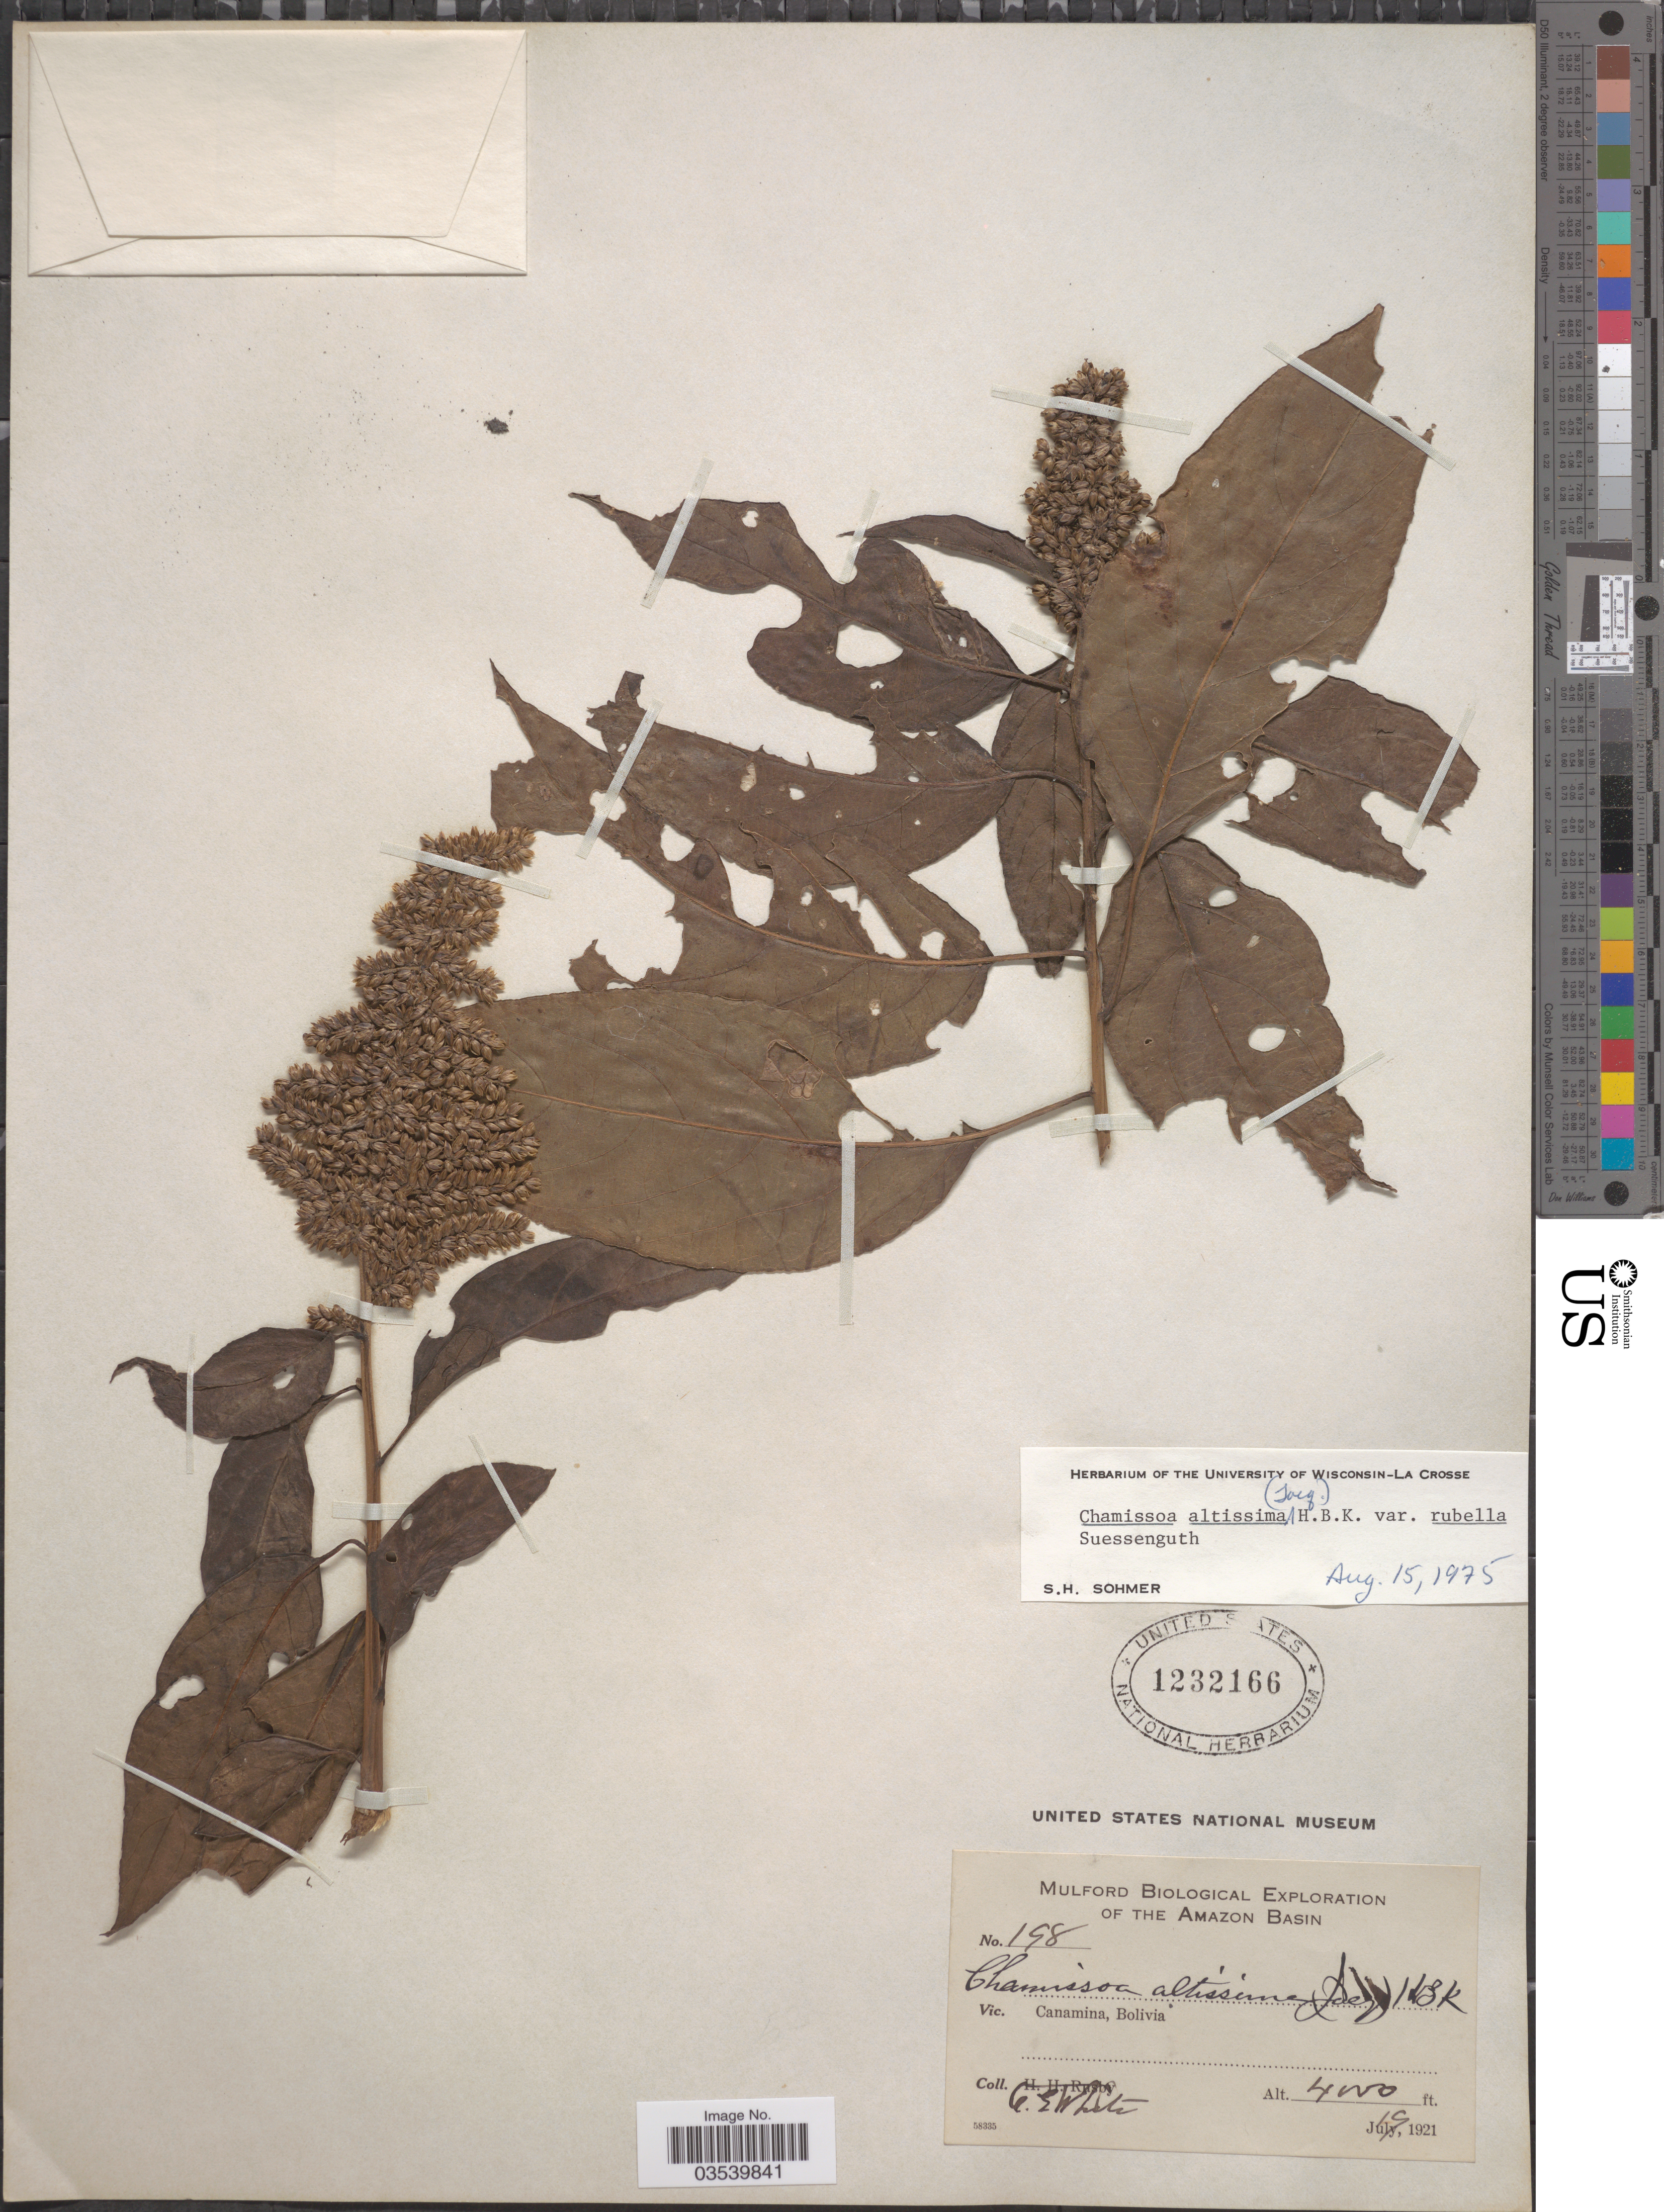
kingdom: Plantae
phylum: Tracheophyta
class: Magnoliopsida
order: Caryophyllales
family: Amaranthaceae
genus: Chamissoa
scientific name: Chamissoa altissima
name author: (Jacq.) Kunth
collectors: O. E. White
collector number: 198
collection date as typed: July 19, 1921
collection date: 1921-07-19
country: Bolivia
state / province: La Paz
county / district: Inquisivi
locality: Cañamina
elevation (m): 1219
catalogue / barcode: US 1232166